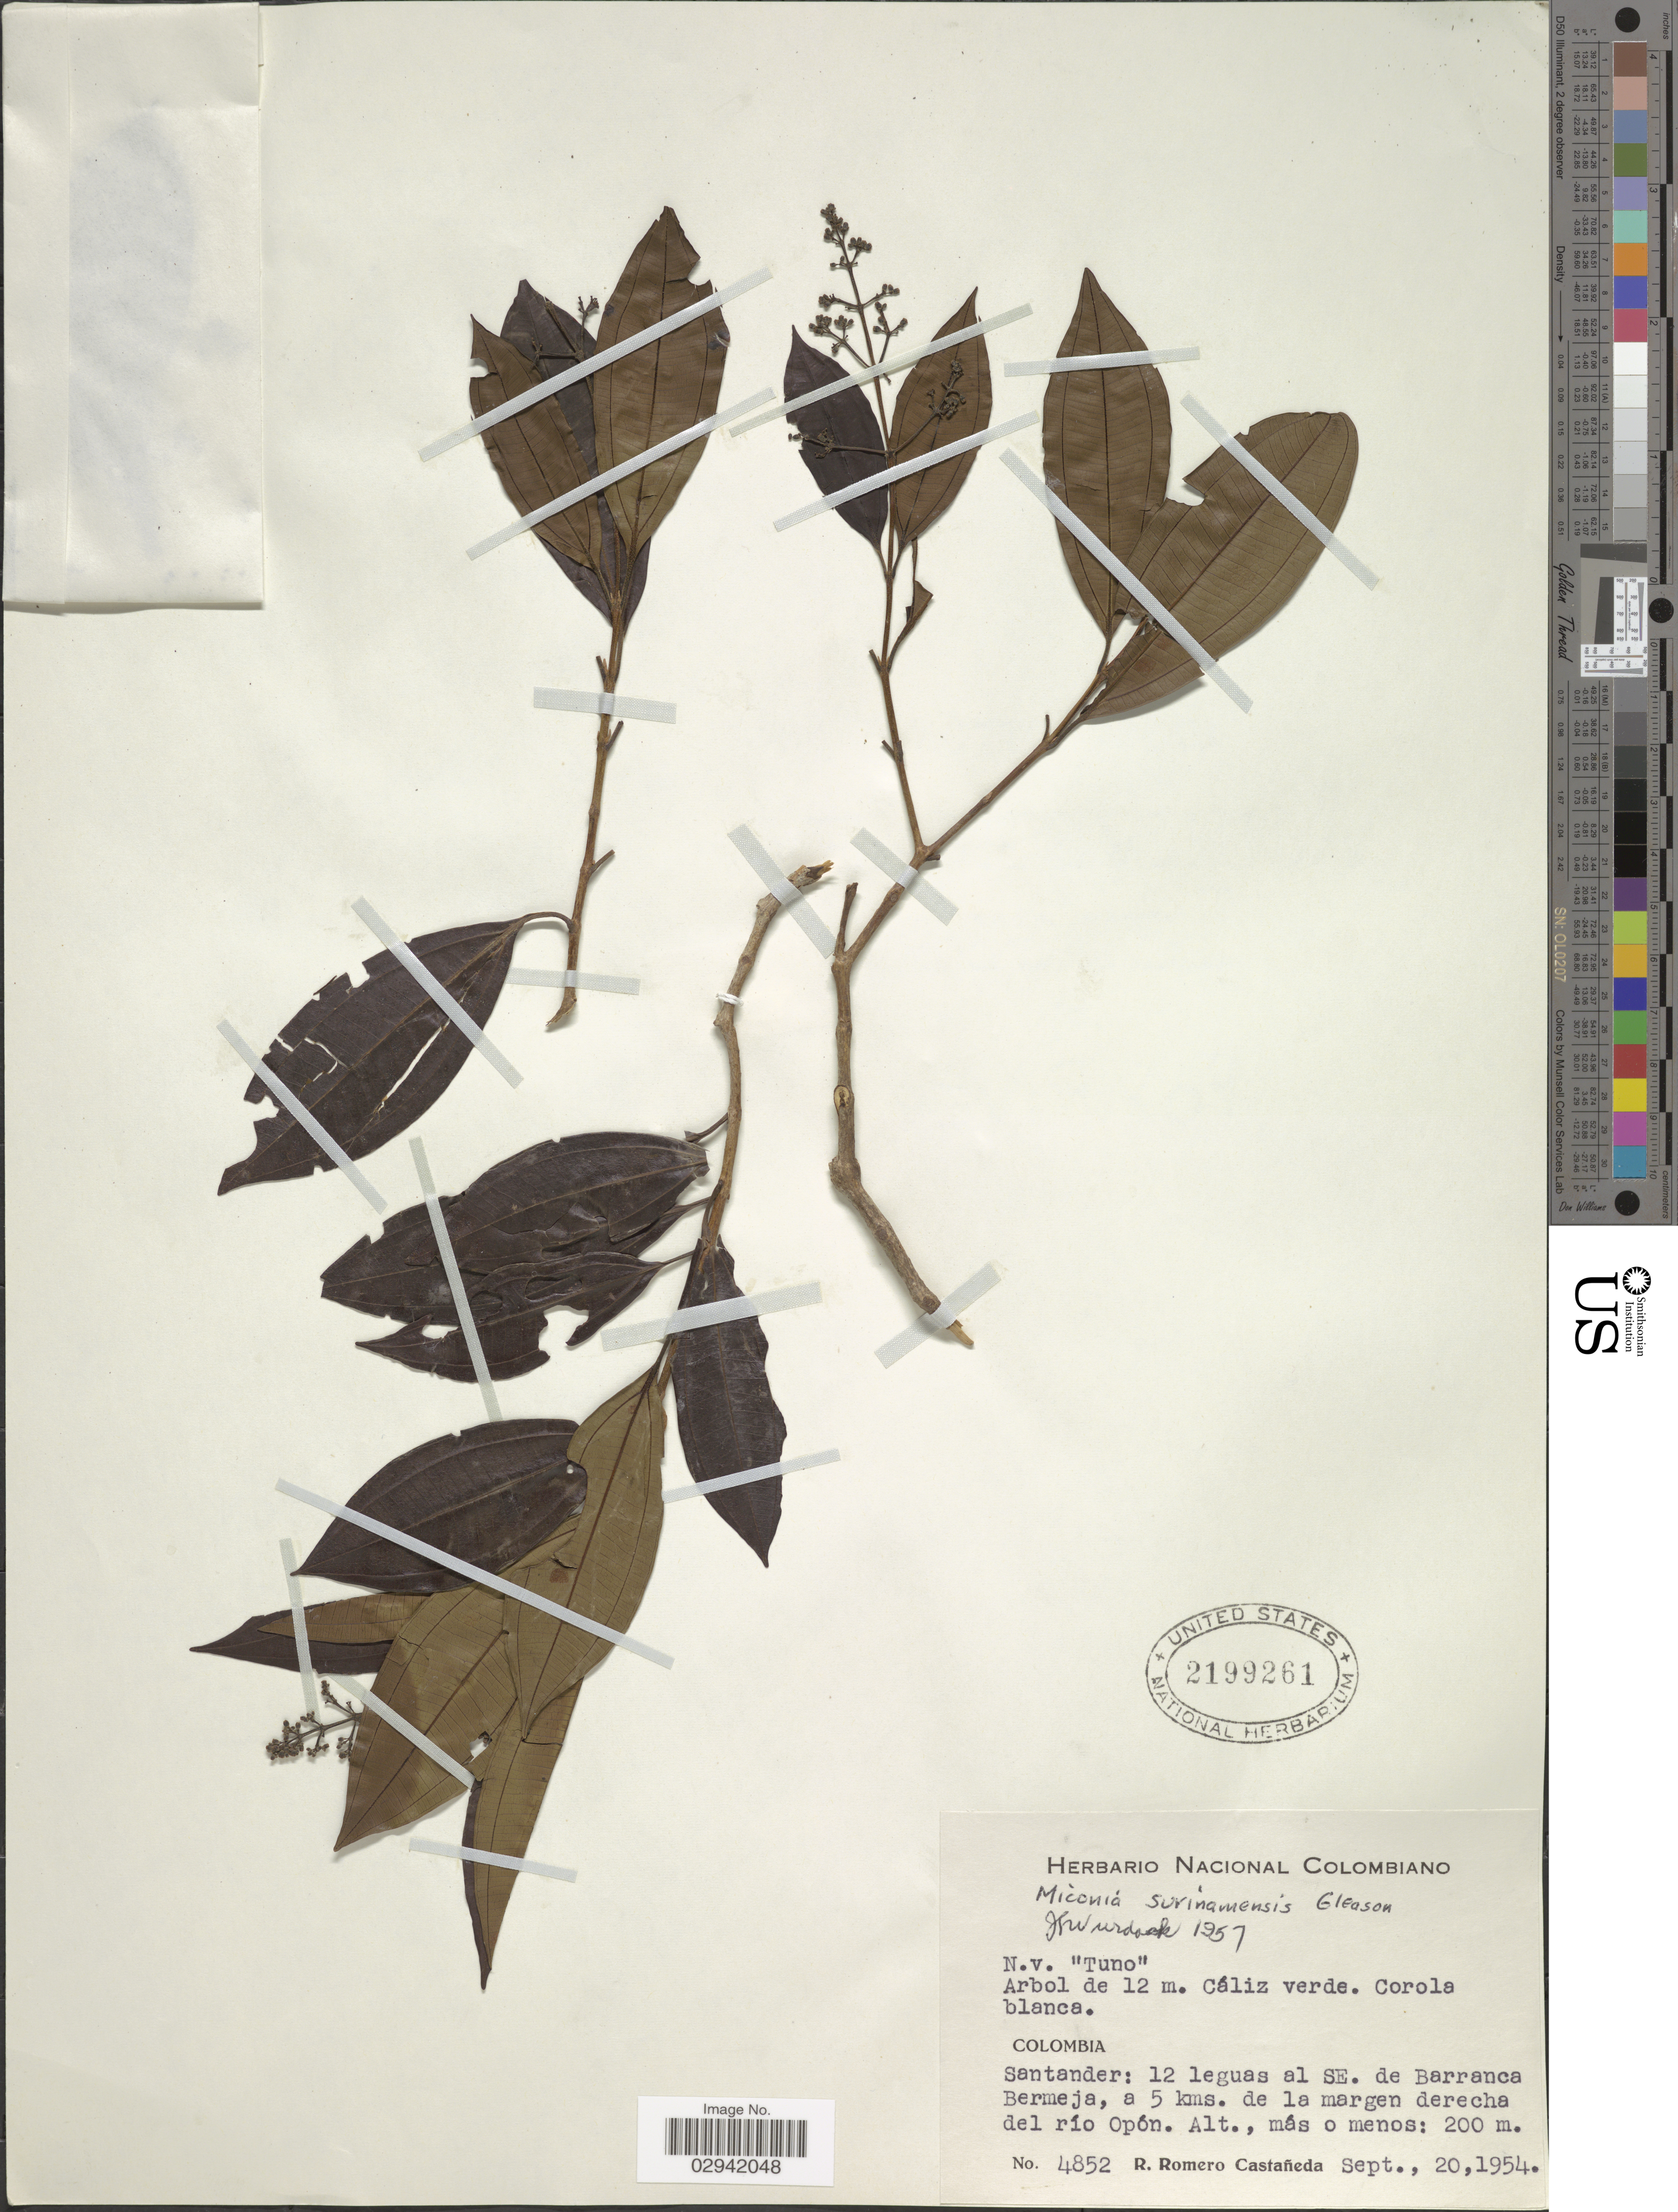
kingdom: Plantae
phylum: Tracheophyta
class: Magnoliopsida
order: Myrtales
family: Melastomataceae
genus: Miconia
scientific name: Miconia poeppigii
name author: Triana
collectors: R. Romero Castañeda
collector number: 4852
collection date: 1954-09-20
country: Colombia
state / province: Santander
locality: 12 leguas al SE. de Barranca Bermeja. a 5 kms. de la margen derecha del río Opón.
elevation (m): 200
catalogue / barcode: US 2199261